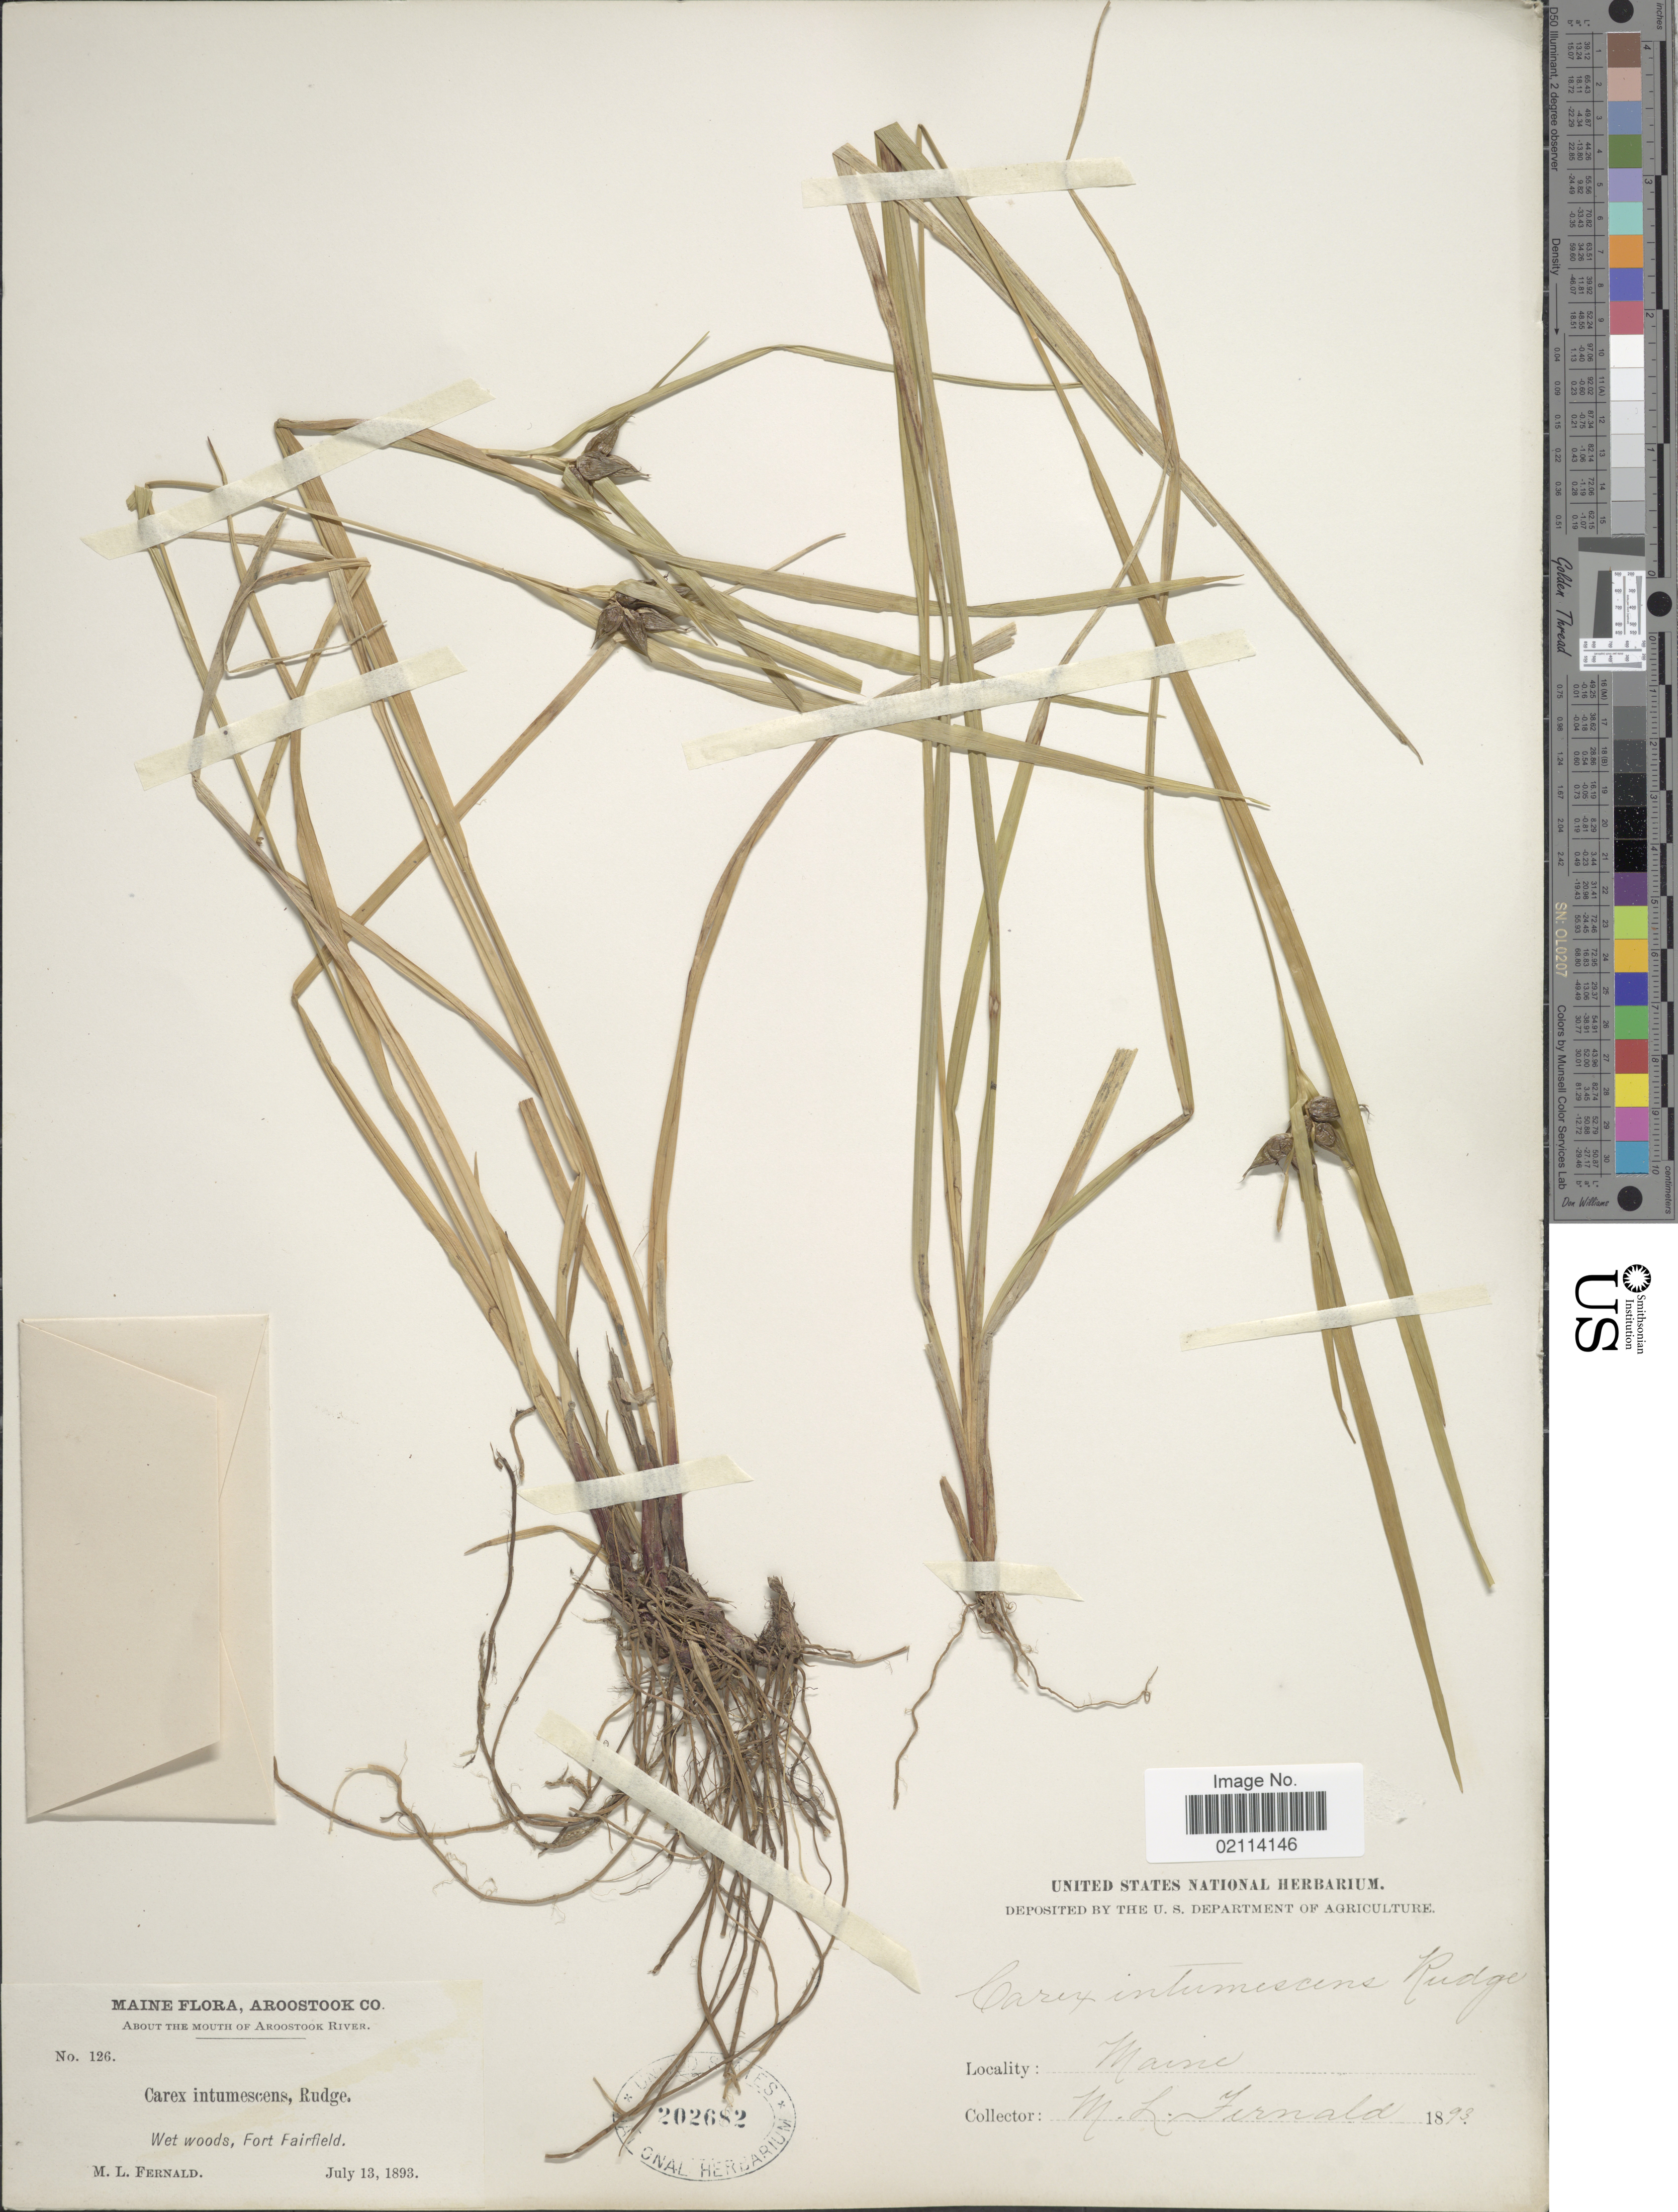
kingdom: Plantae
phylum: Tracheophyta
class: Liliopsida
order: Poales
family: Cyperaceae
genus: Carex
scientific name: Carex intumescens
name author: Rudge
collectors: M. L. Fernald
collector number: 126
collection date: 1893-07-13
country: United States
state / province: Maine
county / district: Aroostook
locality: about the mouth of Aroostook River, wet woods, Fort Fairfield.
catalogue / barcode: US 202682